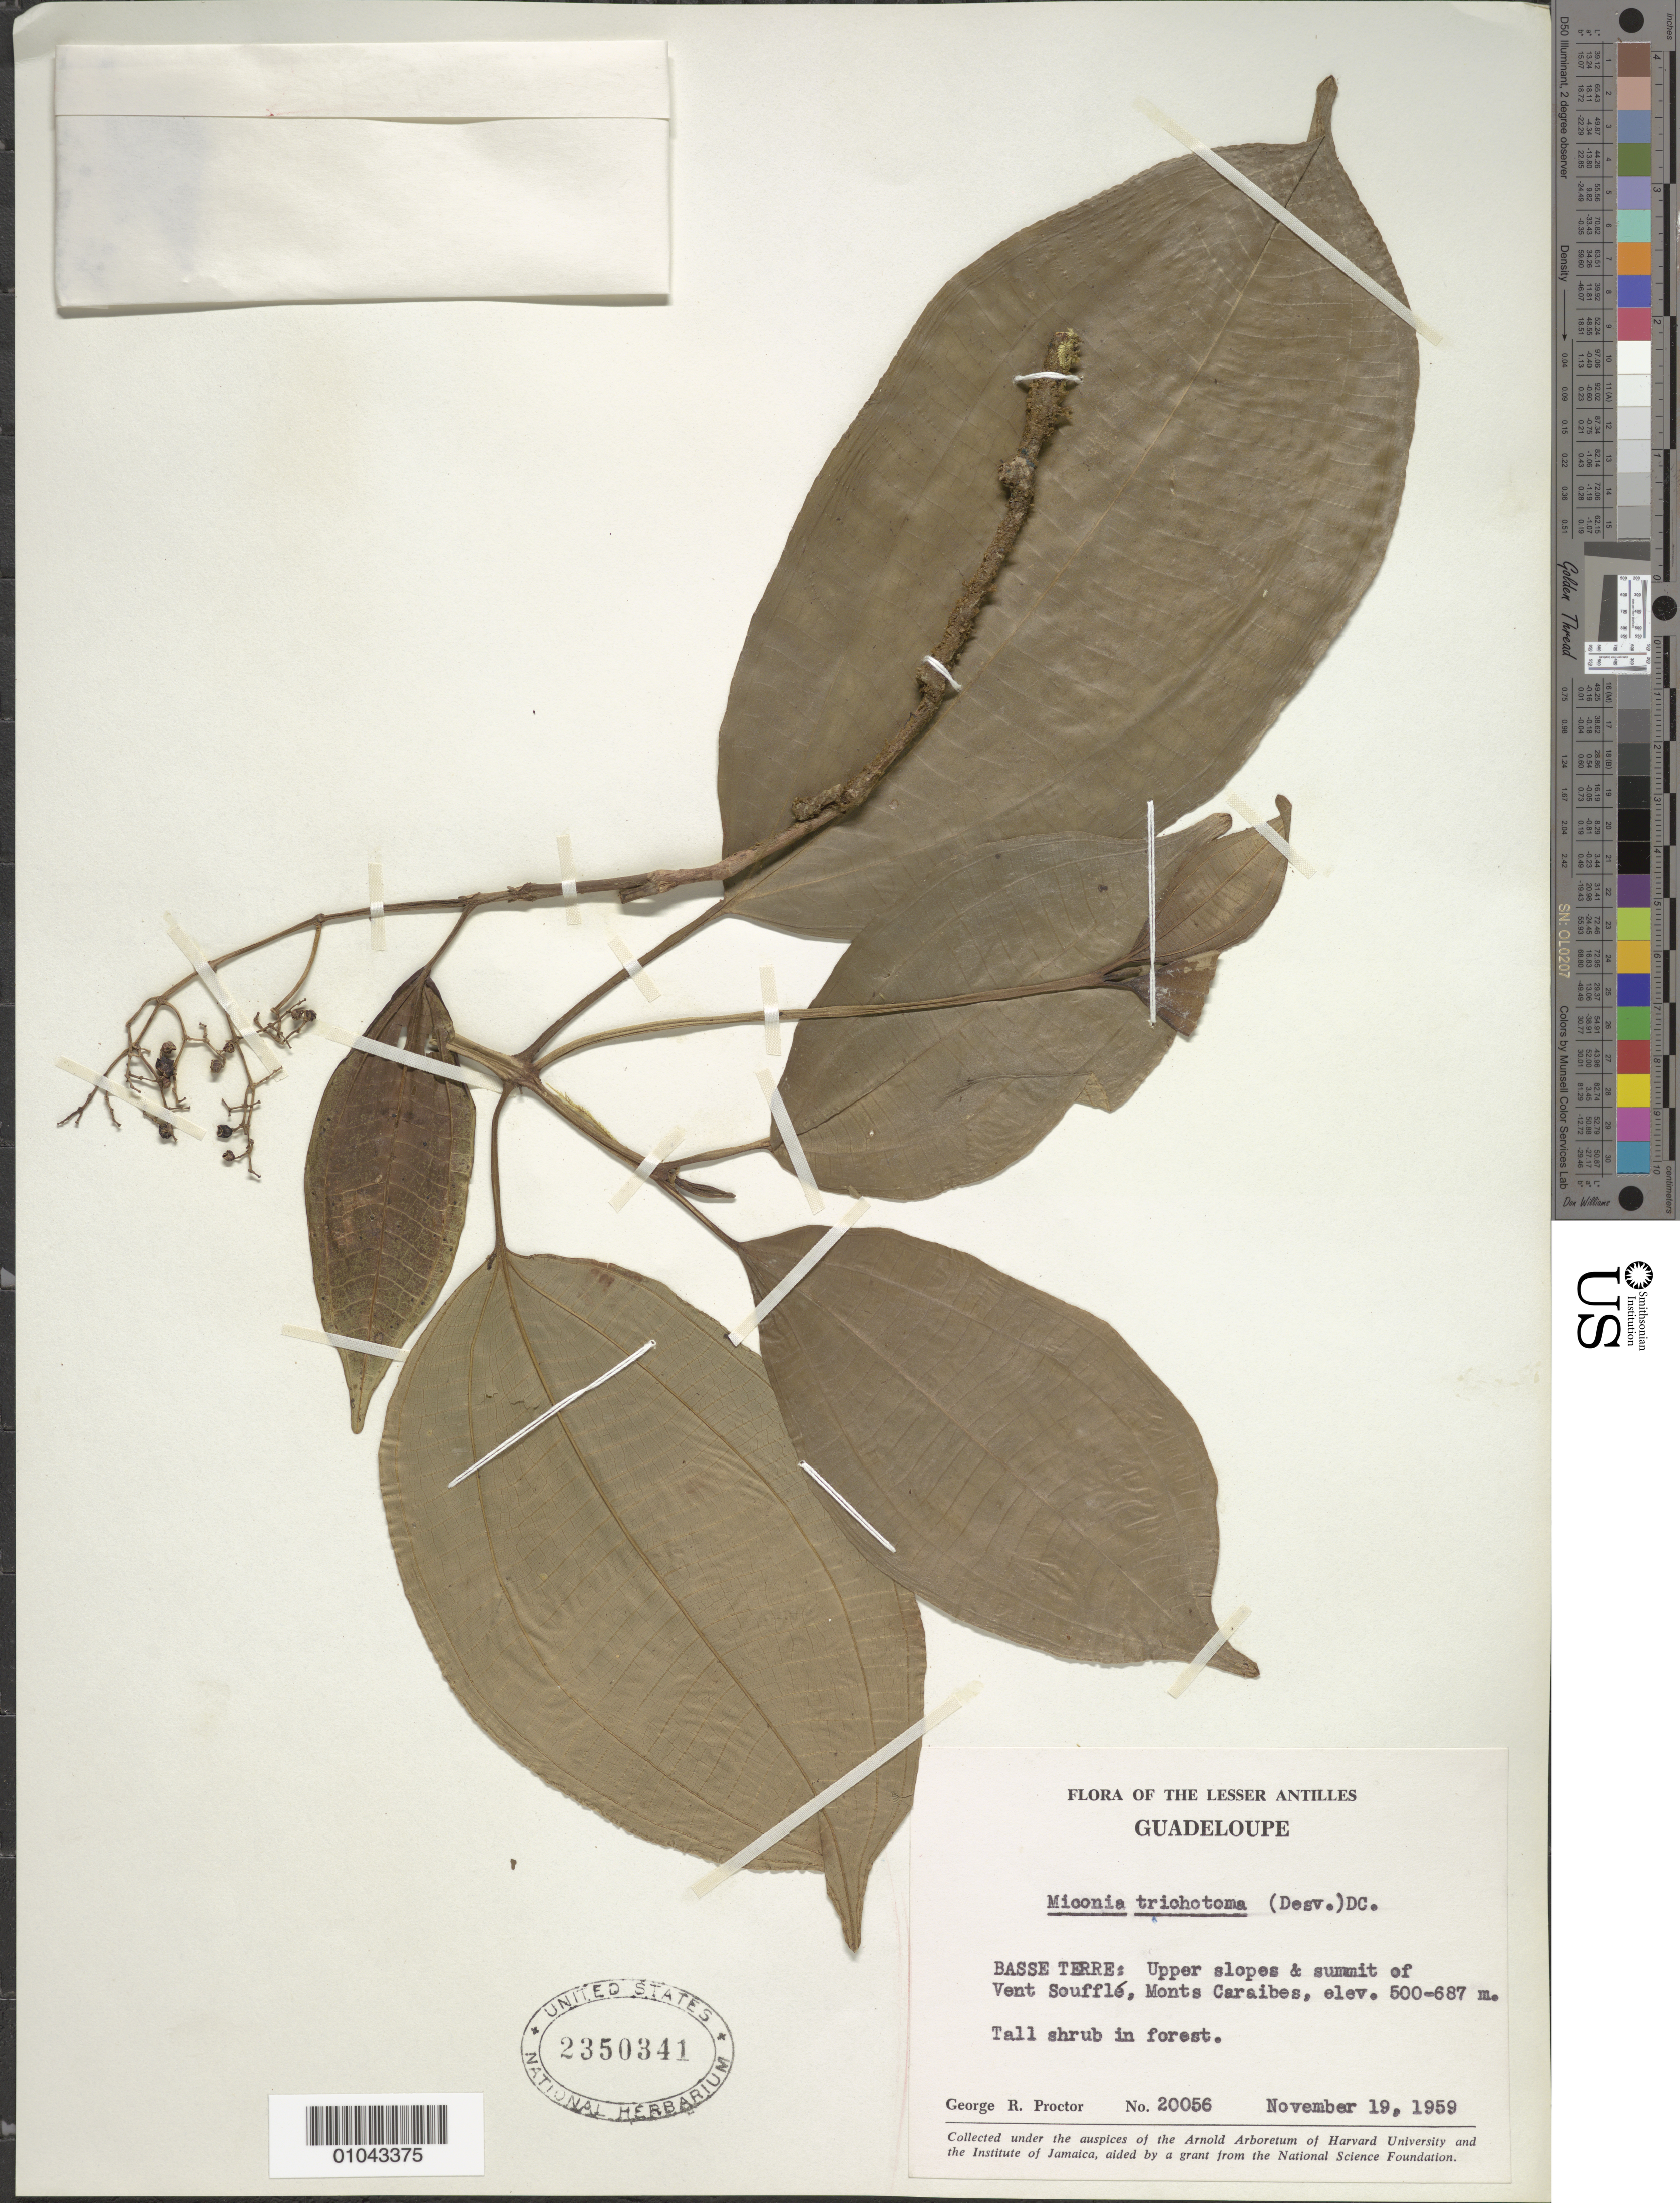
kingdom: Plantae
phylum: Tracheophyta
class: Magnoliopsida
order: Myrtales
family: Melastomataceae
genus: Miconia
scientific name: Miconia trichotoma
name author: (Desr.) DC.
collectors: G. R. Proctor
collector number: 20056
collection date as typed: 19 Nov 1959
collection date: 1959-11-19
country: Guadeloupe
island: Basse Terre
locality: Vent Soufflé, upper slopes and summit; Monts Caraibes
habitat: In forest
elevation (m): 500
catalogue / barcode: US 2350341